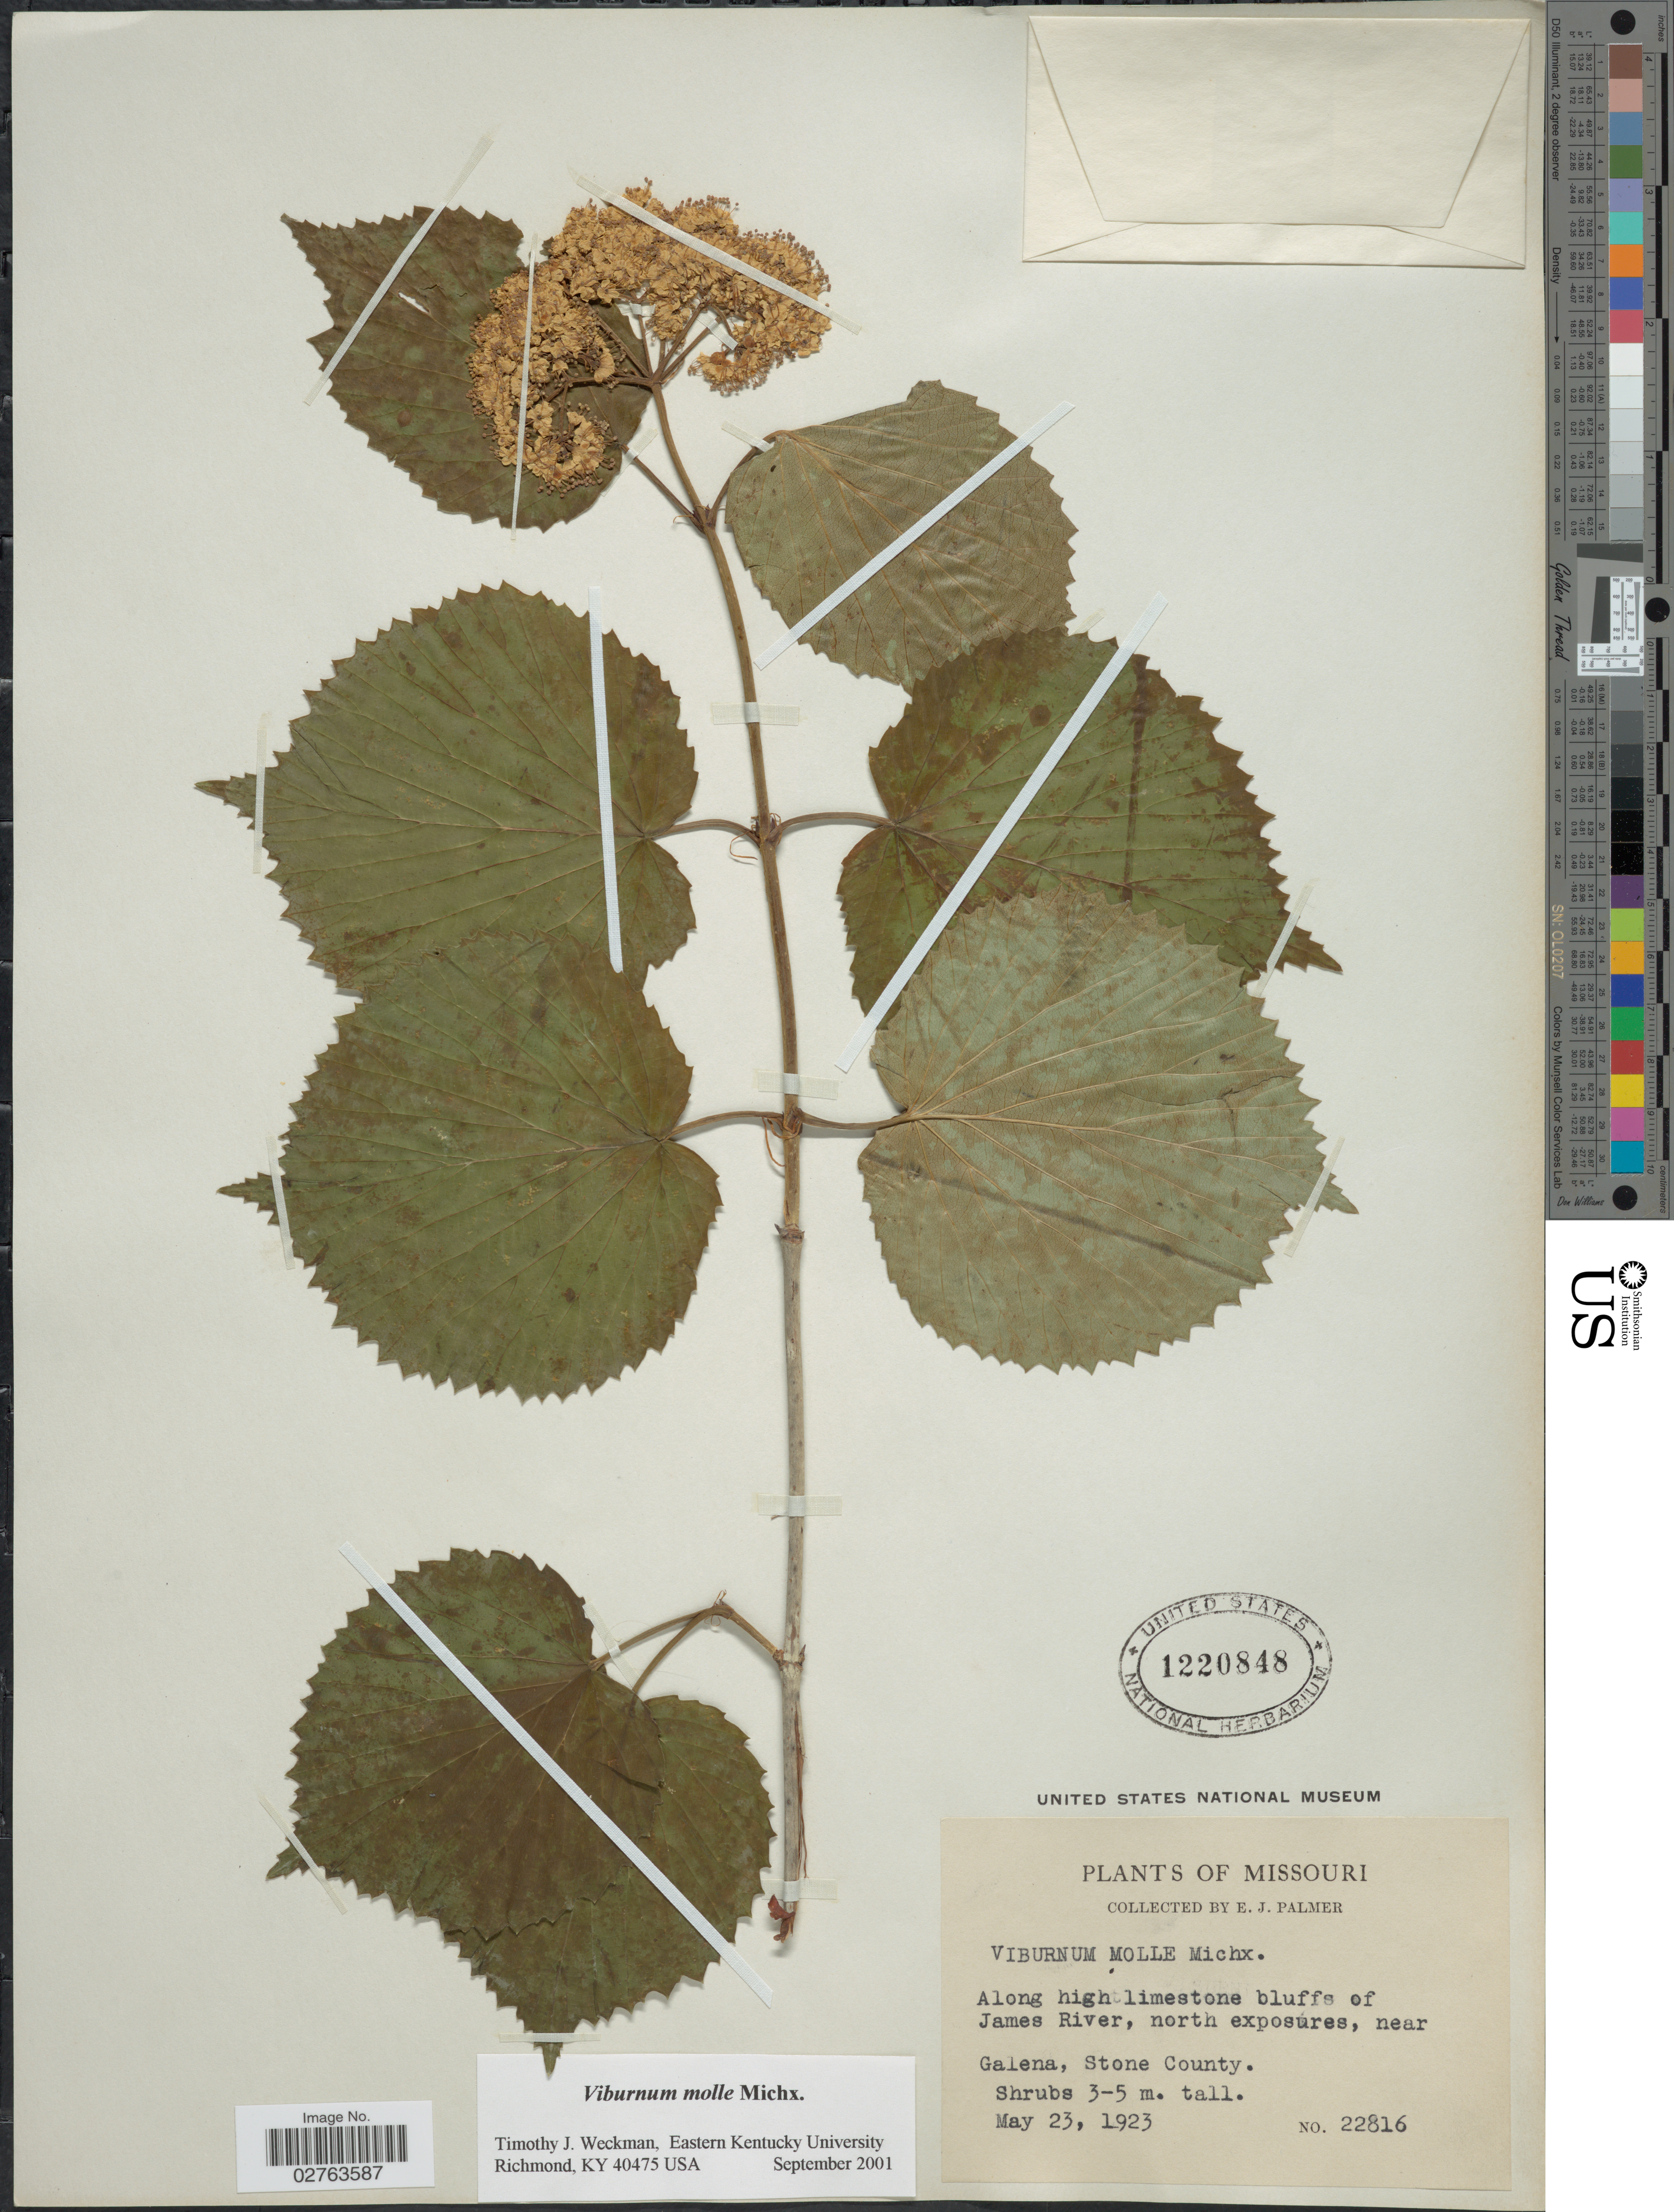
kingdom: Plantae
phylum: Tracheophyta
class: Magnoliopsida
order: Dipsacales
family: Viburnaceae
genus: Viburnum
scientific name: Viburnum molle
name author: Michx.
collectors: E. J. Palmer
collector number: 22816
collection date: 1923-05-23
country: United States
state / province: Missouri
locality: Along high limestone bluffs of James River, north exposures, near Galena, Stone County.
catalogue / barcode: US 1220848